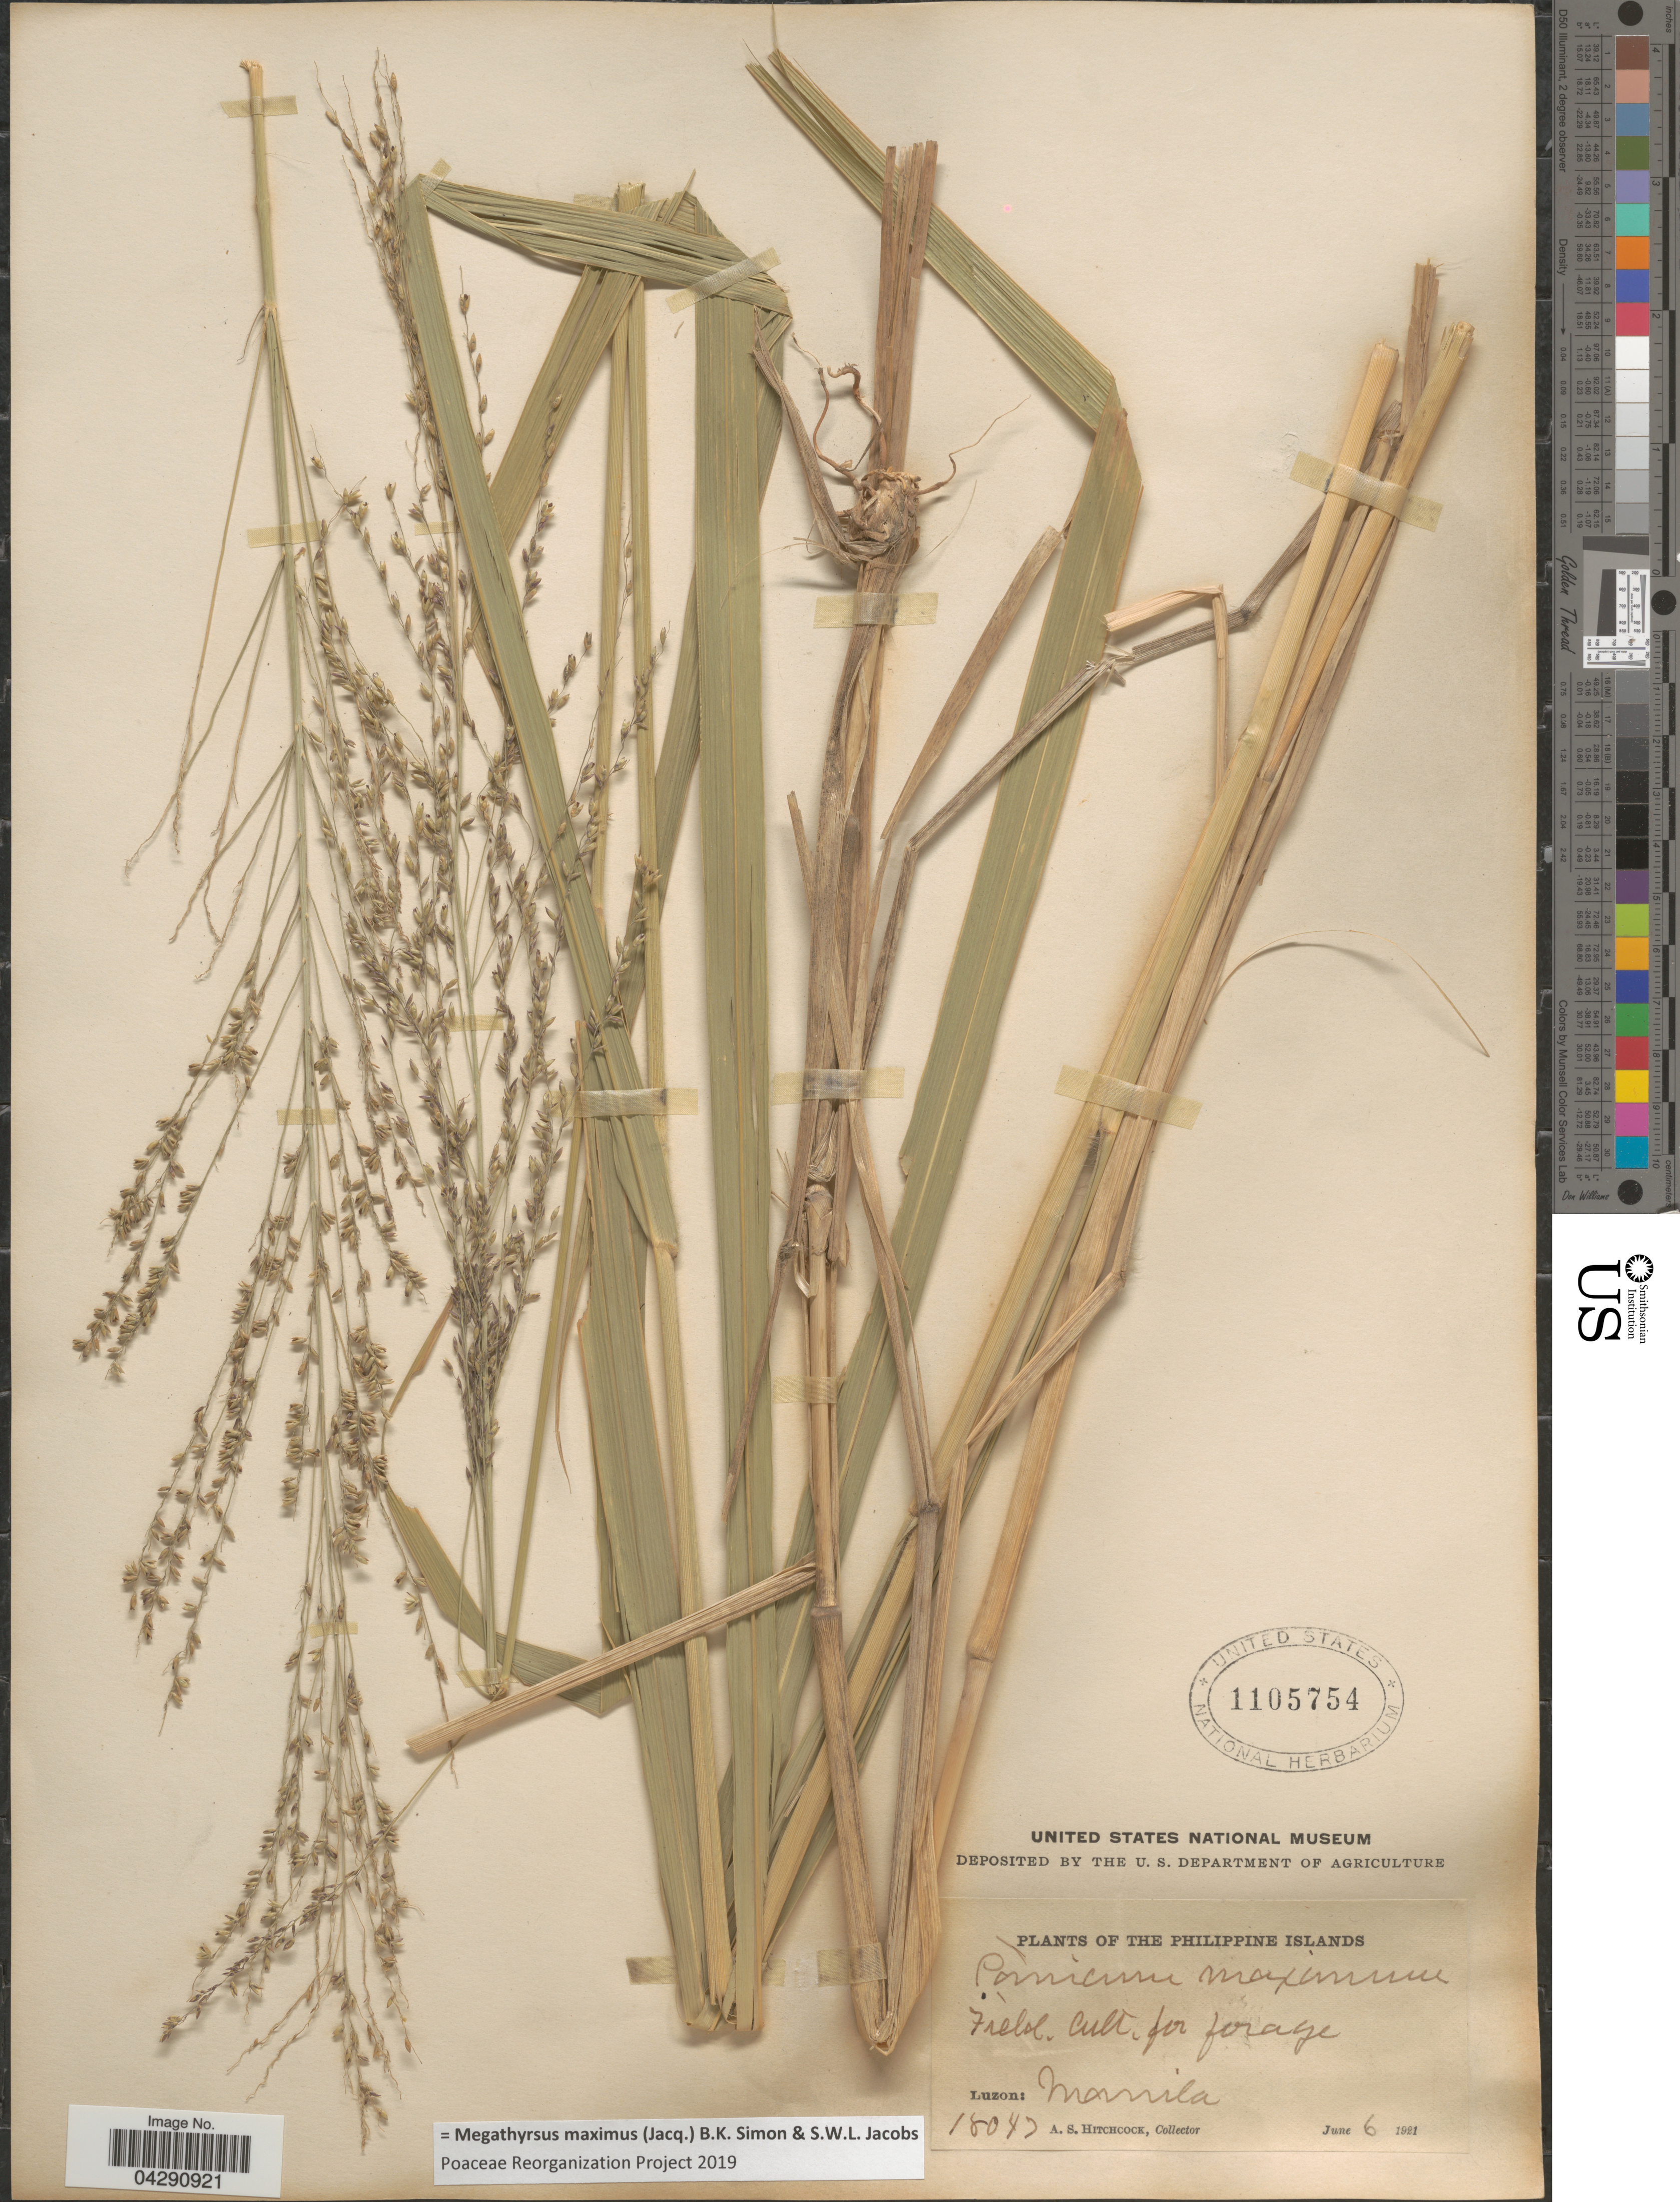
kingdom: Plantae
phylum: Tracheophyta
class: Liliopsida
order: Poales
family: Poaceae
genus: Megathyrsus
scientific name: Megathyrsus maximus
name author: (Jacq.) B.K. Simon & S.W.L. Jacobs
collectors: A. S. Hitchcock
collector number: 18047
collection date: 1921-06-06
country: Philippines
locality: Field. Cult. for forage. Luzon: Manila.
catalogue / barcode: US 1105754